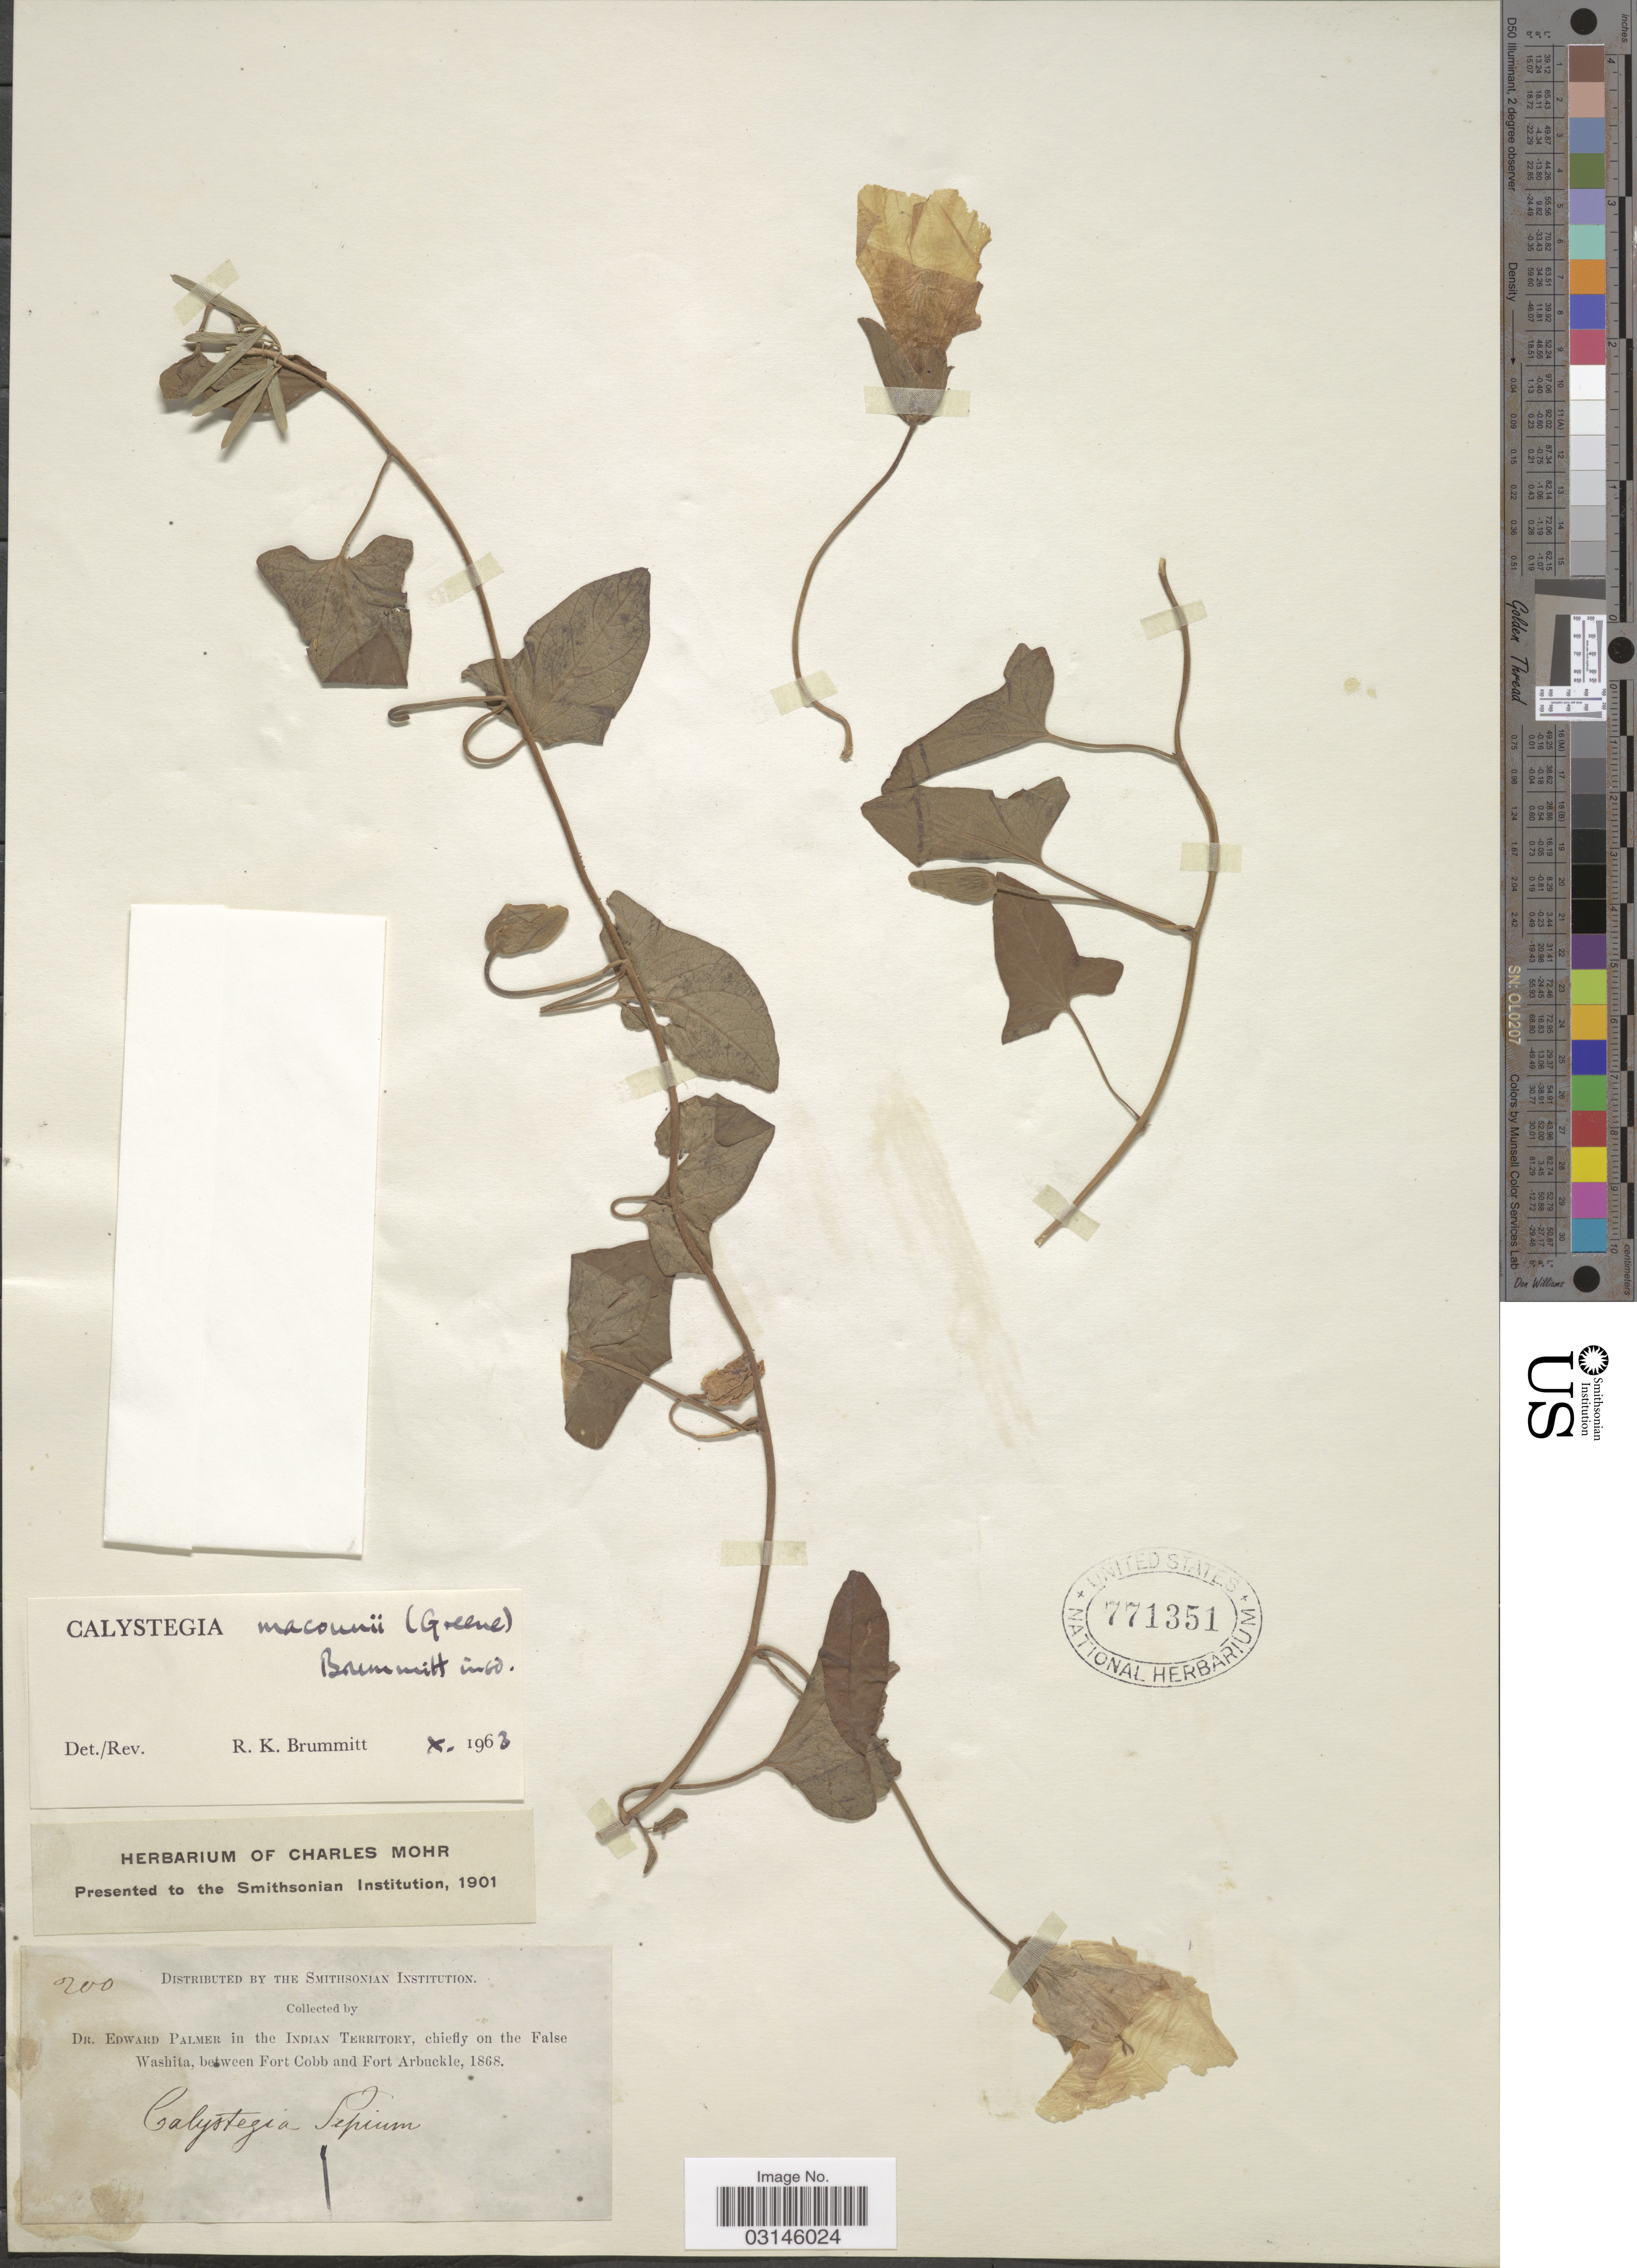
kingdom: Plantae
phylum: Tracheophyta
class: Magnoliopsida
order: Solanales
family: Convolvulaceae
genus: Calystegia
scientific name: Calystegia macounii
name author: (Greene) Brummitt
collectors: E. Palmer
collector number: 200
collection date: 1868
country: United States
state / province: Oklahoma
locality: In the Indian Territory, chiefly on the False Washita, between Fort Cobb and Fort Arbuckle.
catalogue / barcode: US 771351